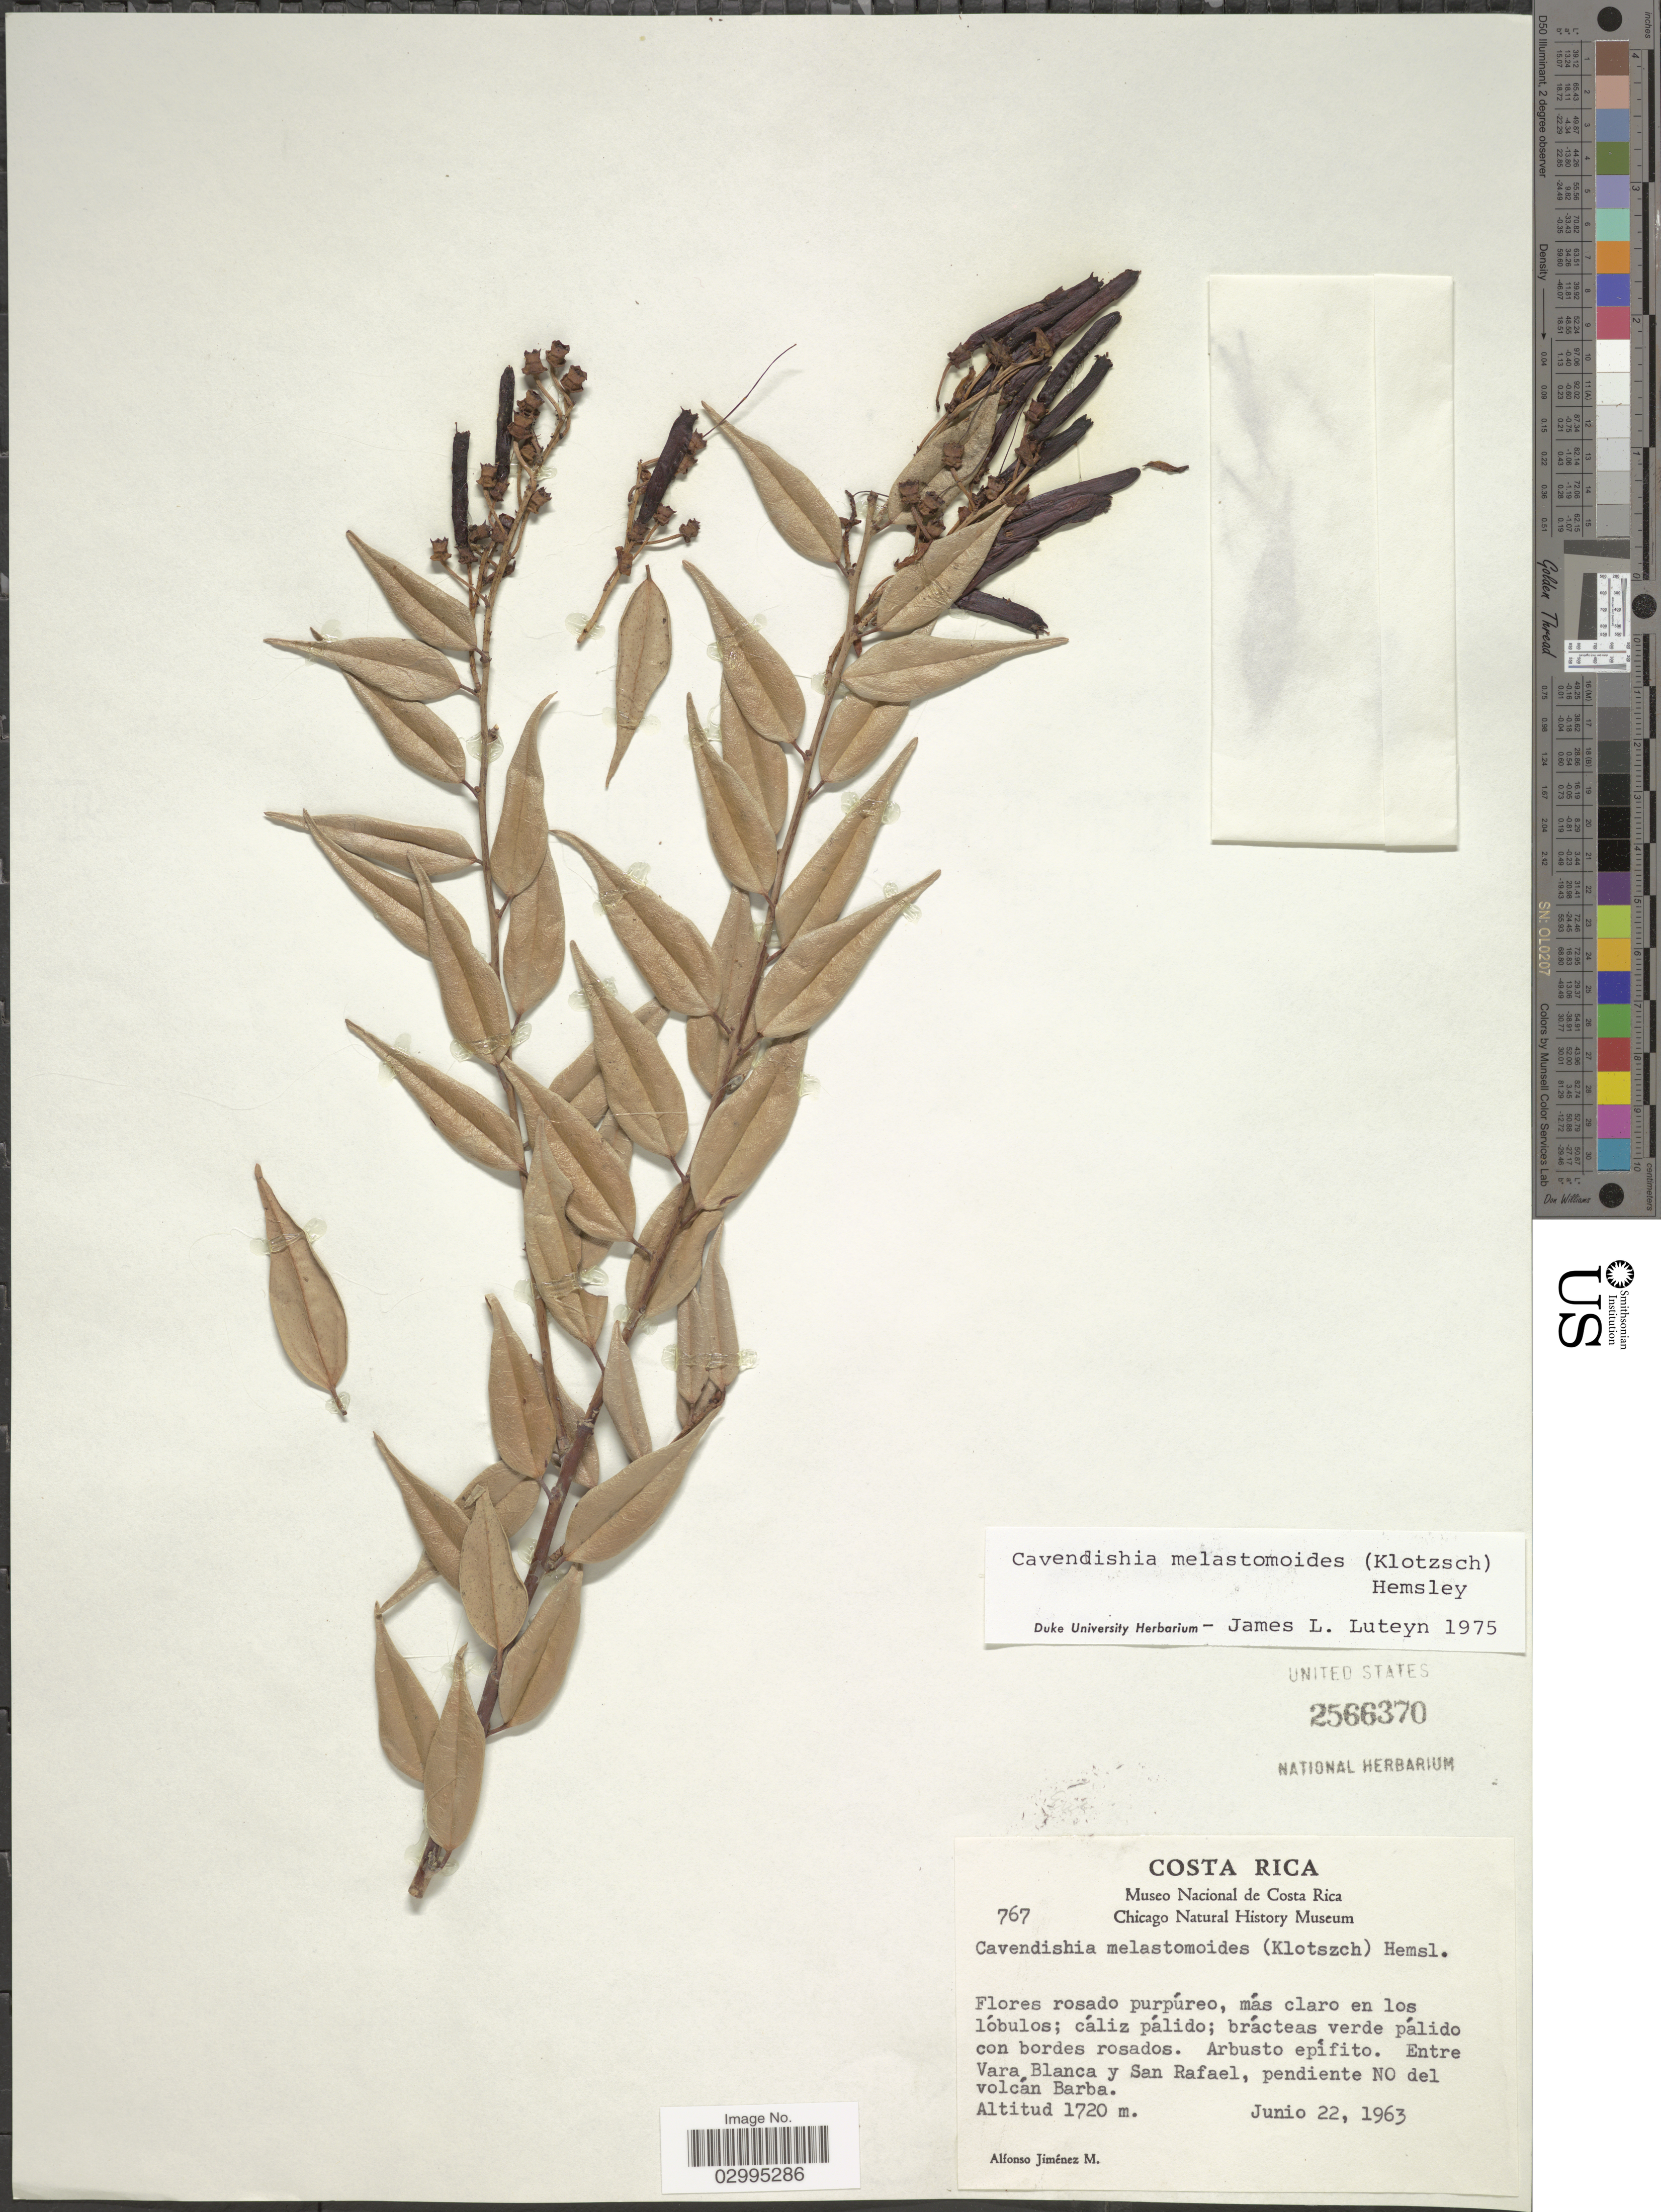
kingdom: Plantae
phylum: Tracheophyta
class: Magnoliopsida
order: Ericales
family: Ericaceae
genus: Cavendishia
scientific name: Cavendishia melastomoides var. melastomoides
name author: (Klotzsch) Hemsl.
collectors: A. Jimenez M.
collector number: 767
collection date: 1963-06-22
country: Costa Rica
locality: Entre Vara Blanca y San Rafael, pendiente NO del volcán Barba.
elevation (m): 1720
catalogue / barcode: US 2566370